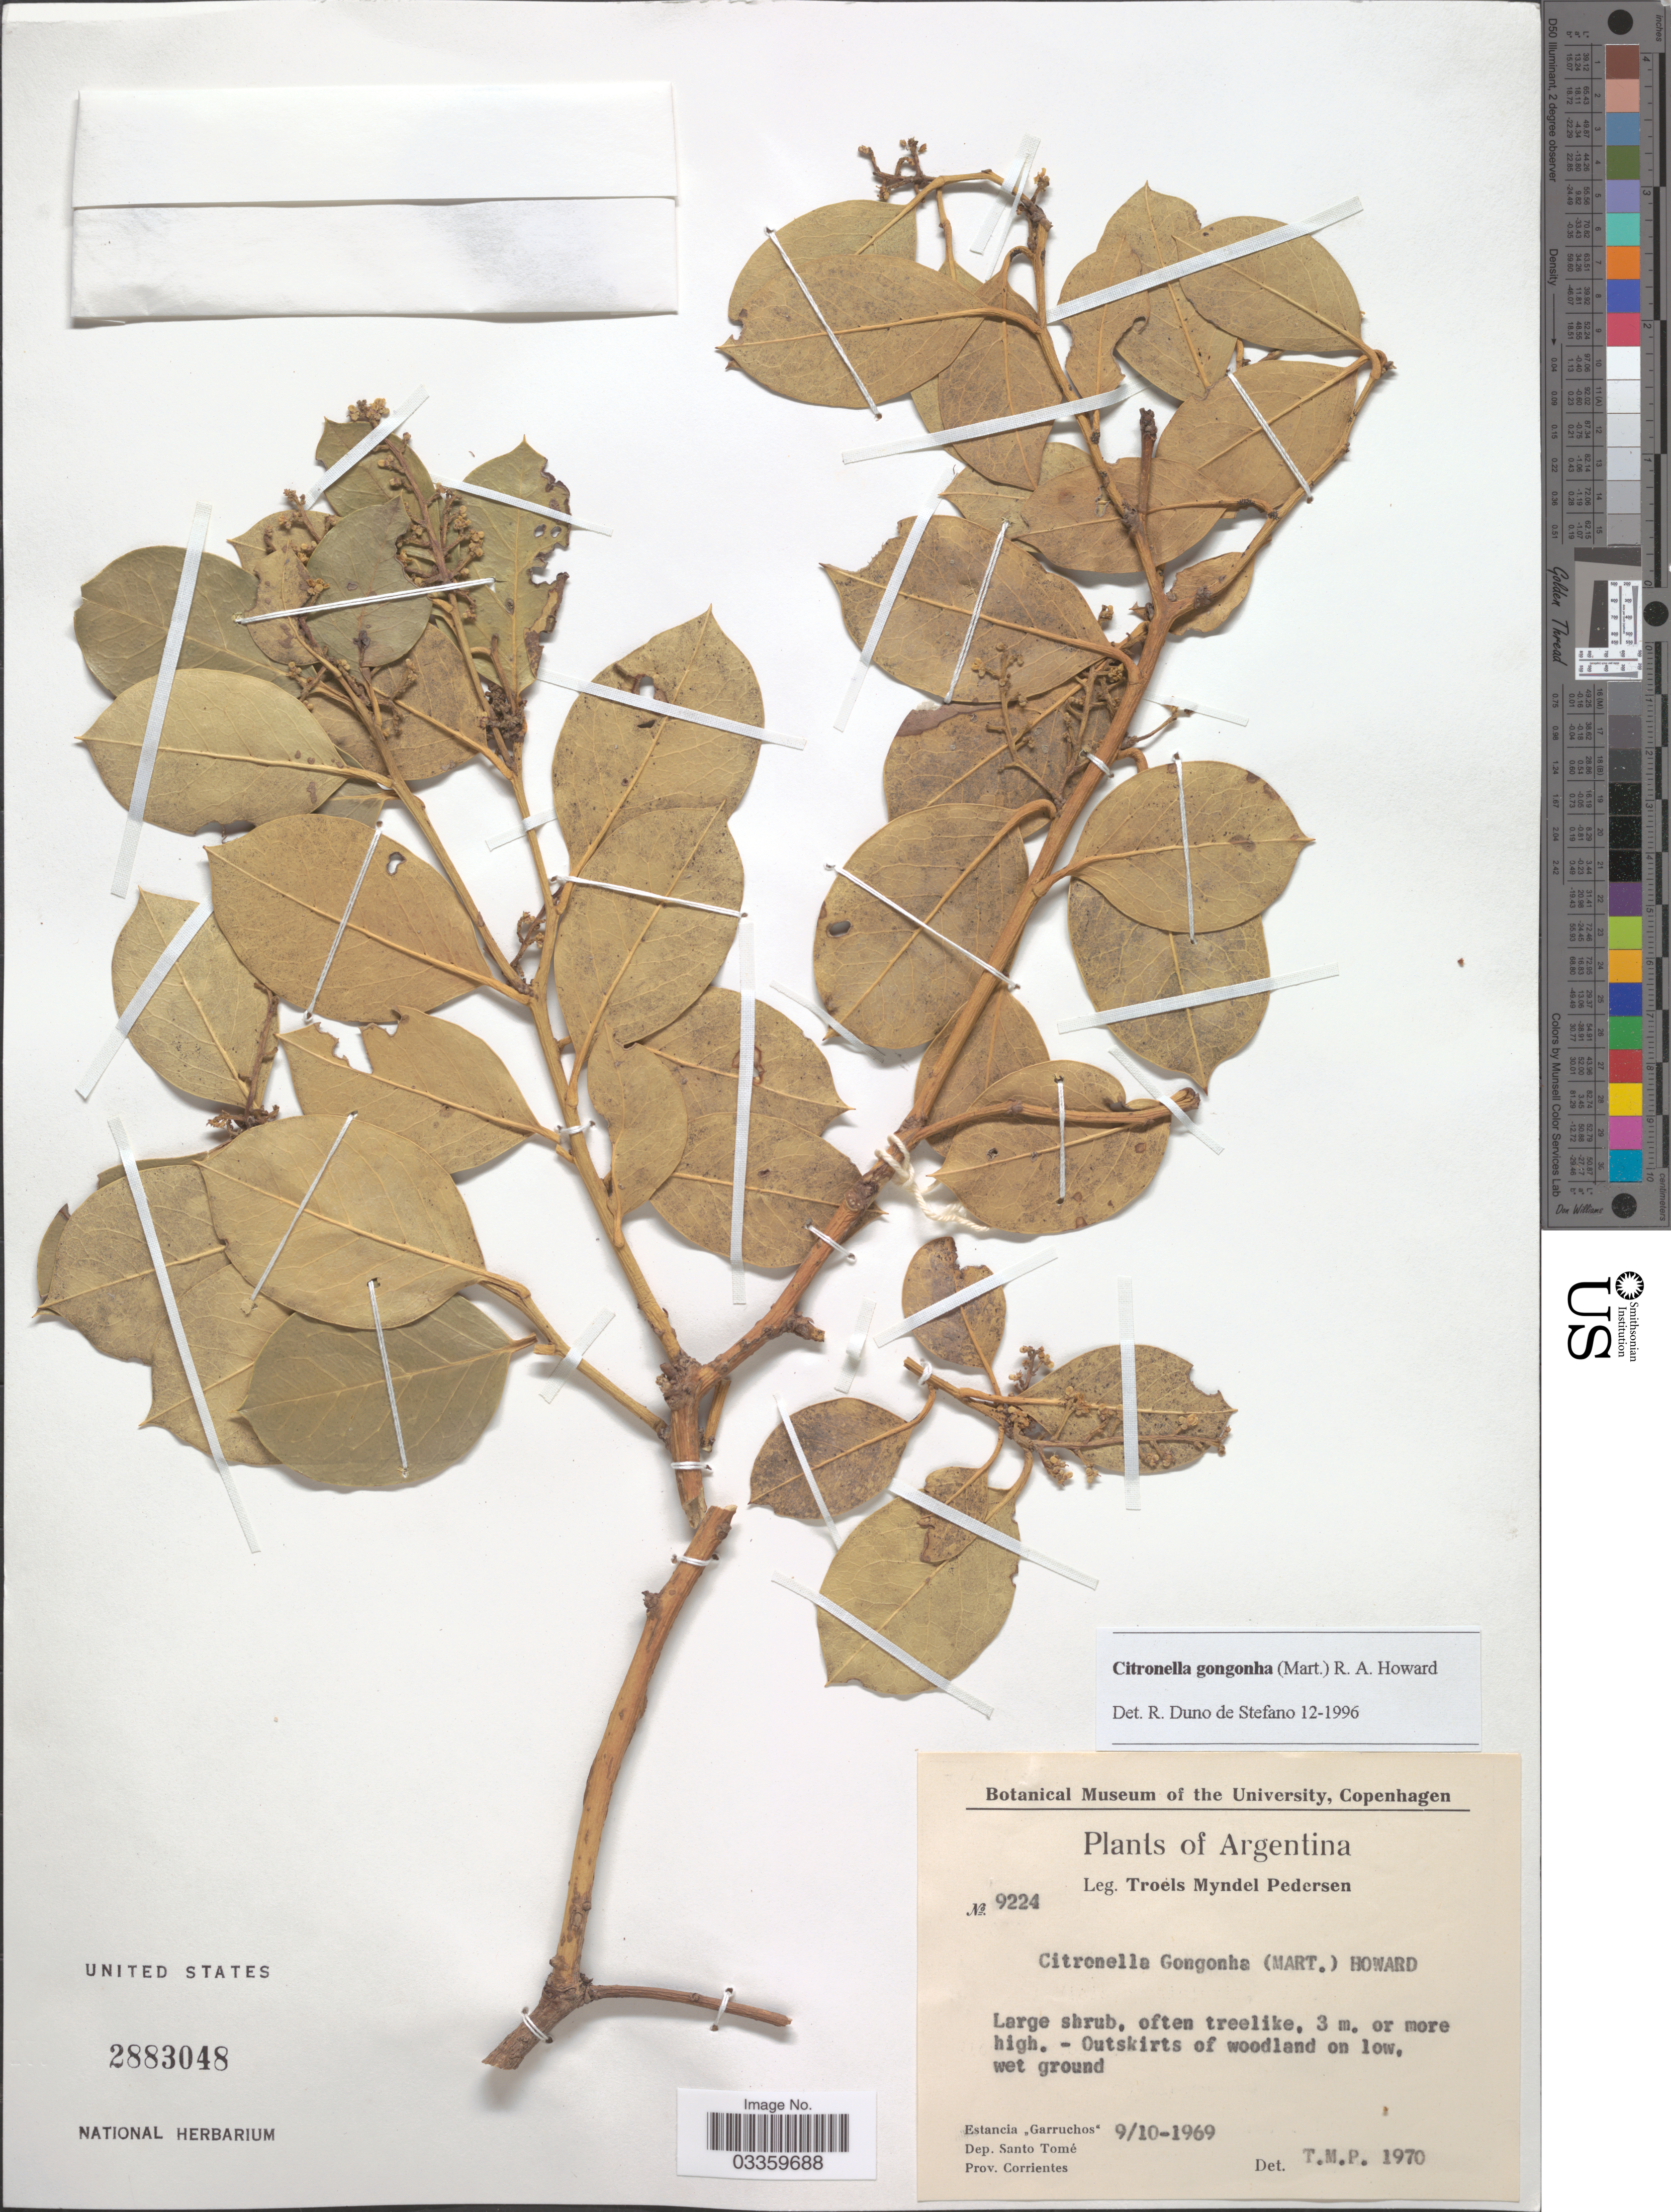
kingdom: Plantae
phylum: Tracheophyta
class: Magnoliopsida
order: Cardiopteridales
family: Cardiopteridaceae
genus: Citronella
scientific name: Citronella gongonha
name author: (Mart.) R.A. Howard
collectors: T. Pederson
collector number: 9224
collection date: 1969-10-09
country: Argentina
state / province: Corrientes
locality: Estancia "Garruchos", Dep. Santo Tomé.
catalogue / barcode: US 2883048